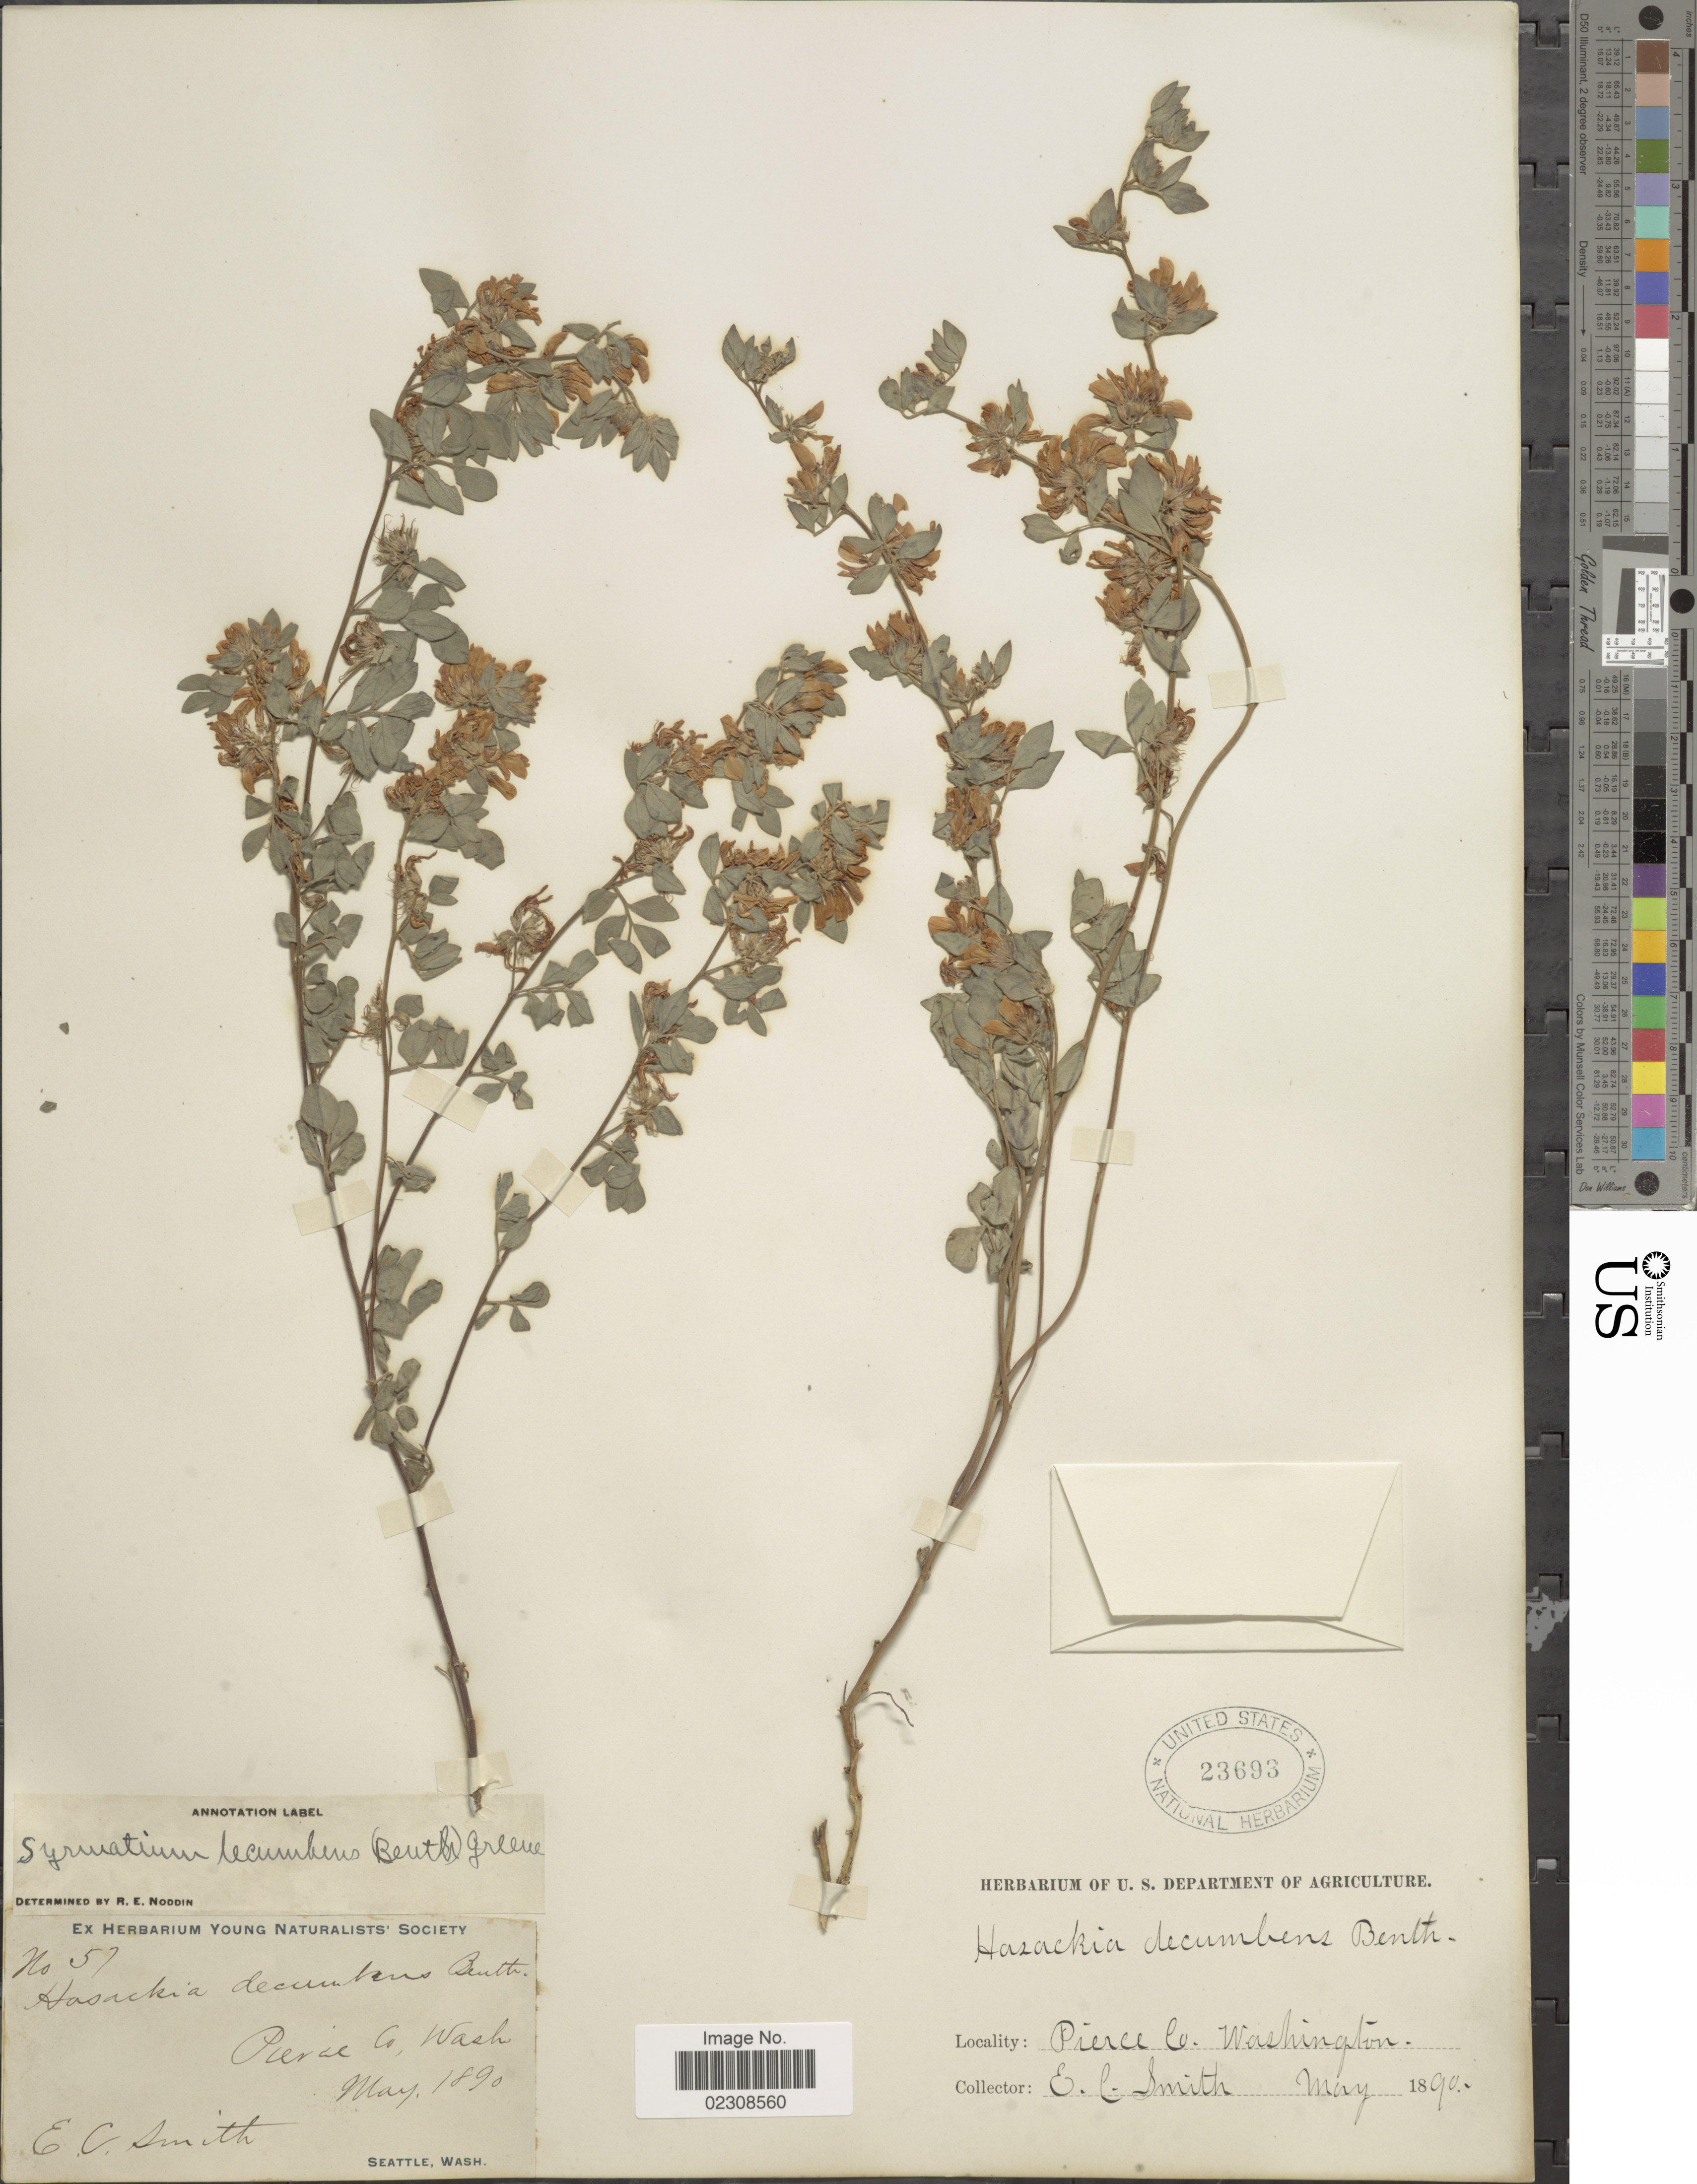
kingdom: Plantae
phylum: Tracheophyta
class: Magnoliopsida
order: Fabales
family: Fabaceae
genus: Syrmatium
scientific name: Syrmatium decumbens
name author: (Benth.) Greene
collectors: E. Smith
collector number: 57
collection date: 1890-05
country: United States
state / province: Washington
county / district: Pierce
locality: Pierce Co. Seatle.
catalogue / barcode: US 23693